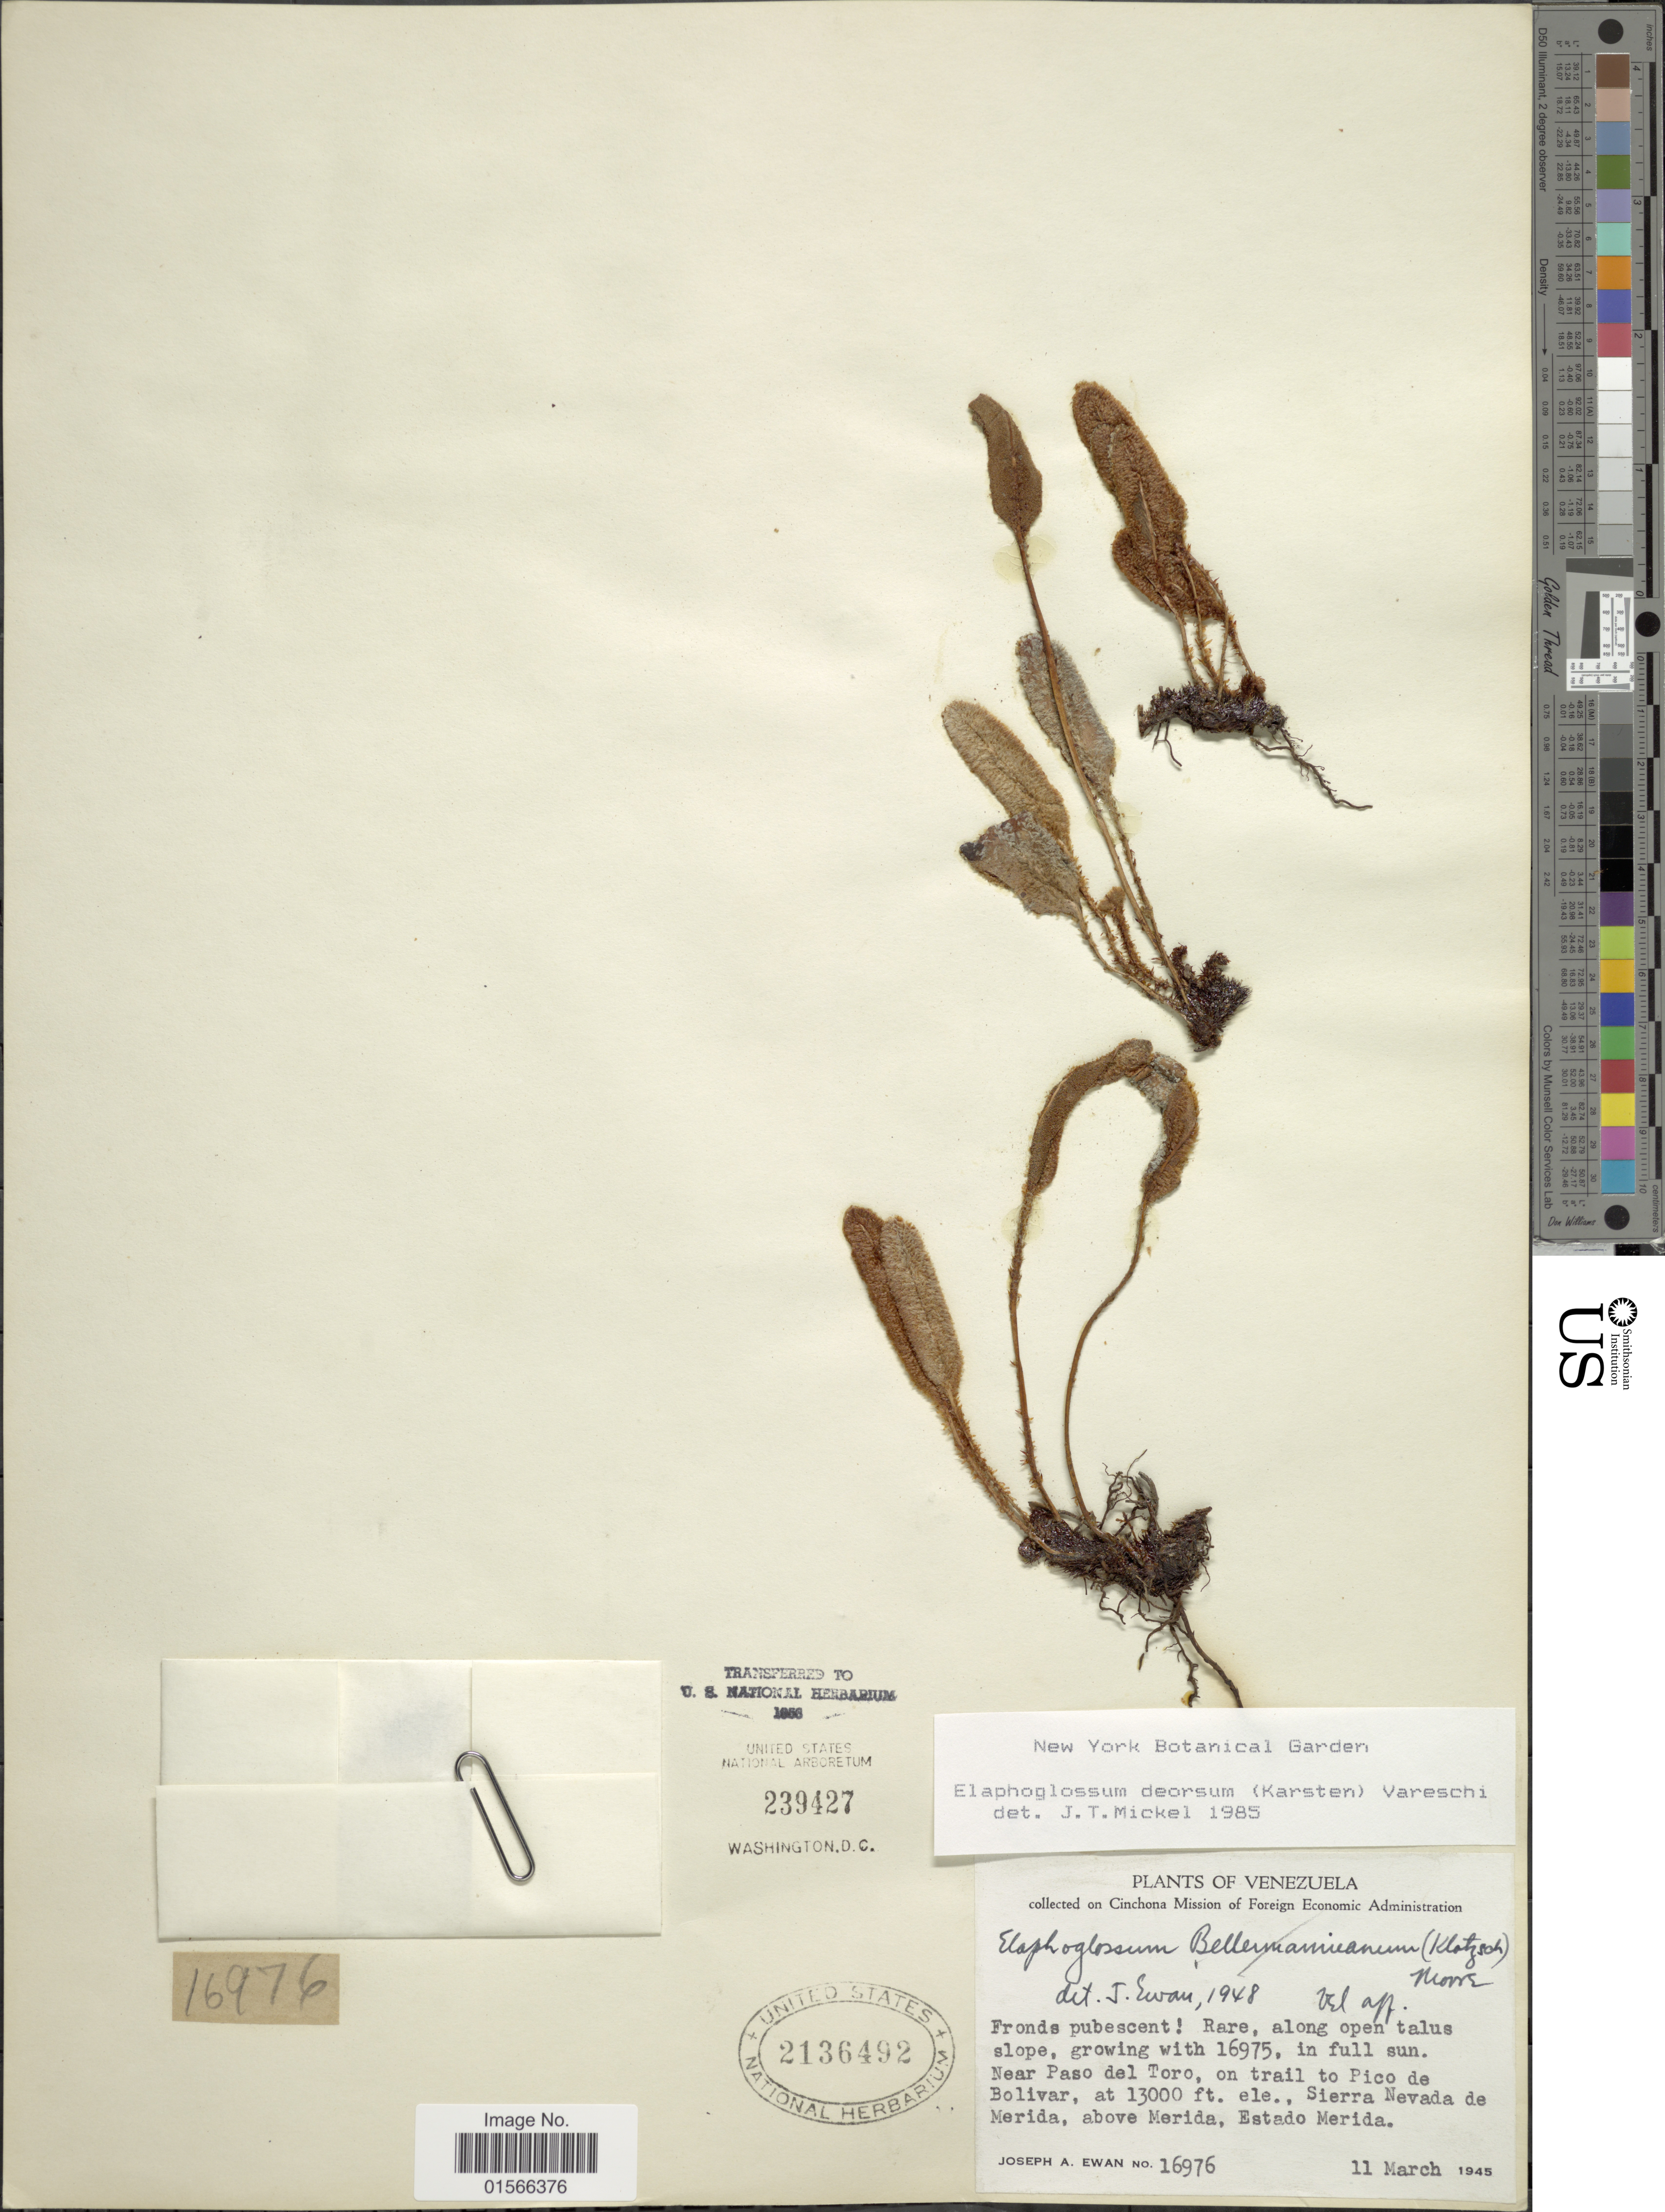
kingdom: Plantae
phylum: Tracheophyta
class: Polypodiopsida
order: Polypodiales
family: Dryopteridaceae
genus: Elaphoglossum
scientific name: Elaphoglossum deorsum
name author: (H. Karst.) Vareschi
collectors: J. A. Ewan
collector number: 16976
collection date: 1945-03-11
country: Venezuela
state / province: Mérida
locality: Near Paso del Toro, on trail to Pico de Bolivar, Sierra Nevada de Merida, above Merida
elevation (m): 3962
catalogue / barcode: US 2136492